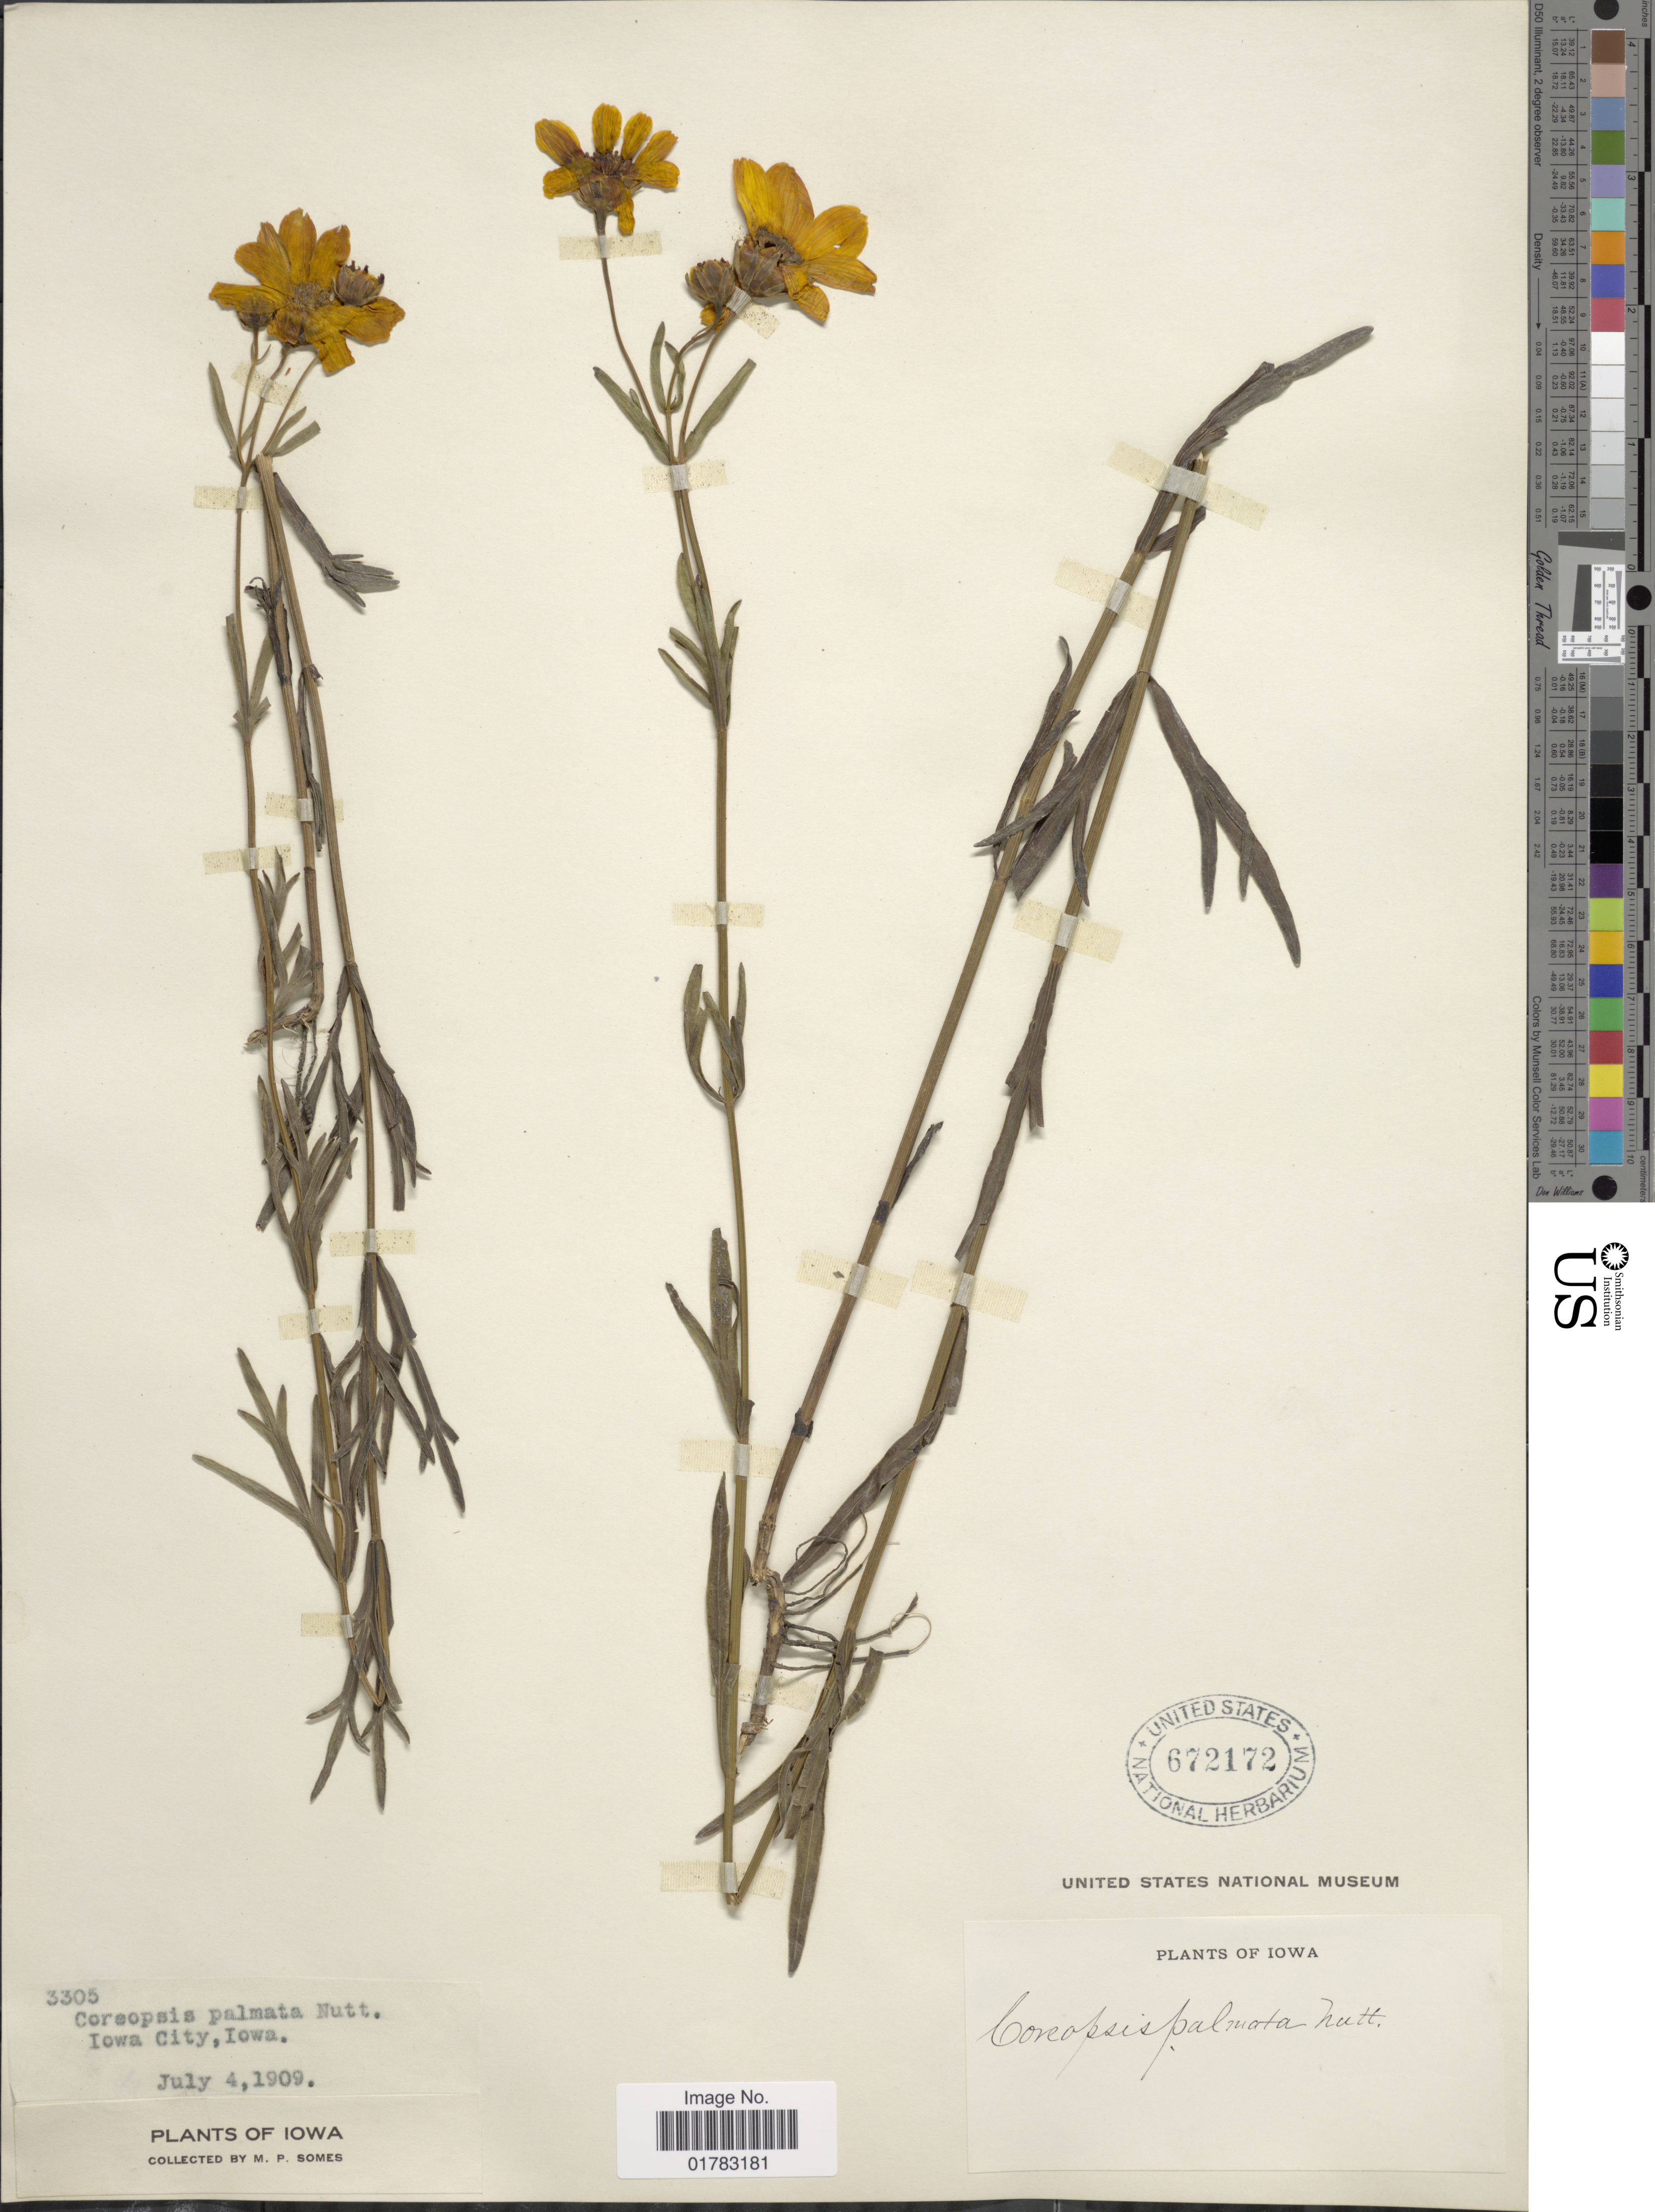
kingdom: Plantae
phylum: Tracheophyta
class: Magnoliopsida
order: Asterales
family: Asteraceae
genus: Coreopsis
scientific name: Coreopsis palmata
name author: Nutt.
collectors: M. Somes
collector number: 3305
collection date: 1909-07-04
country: United States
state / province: Iowa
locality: Iowa City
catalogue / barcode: US 672172